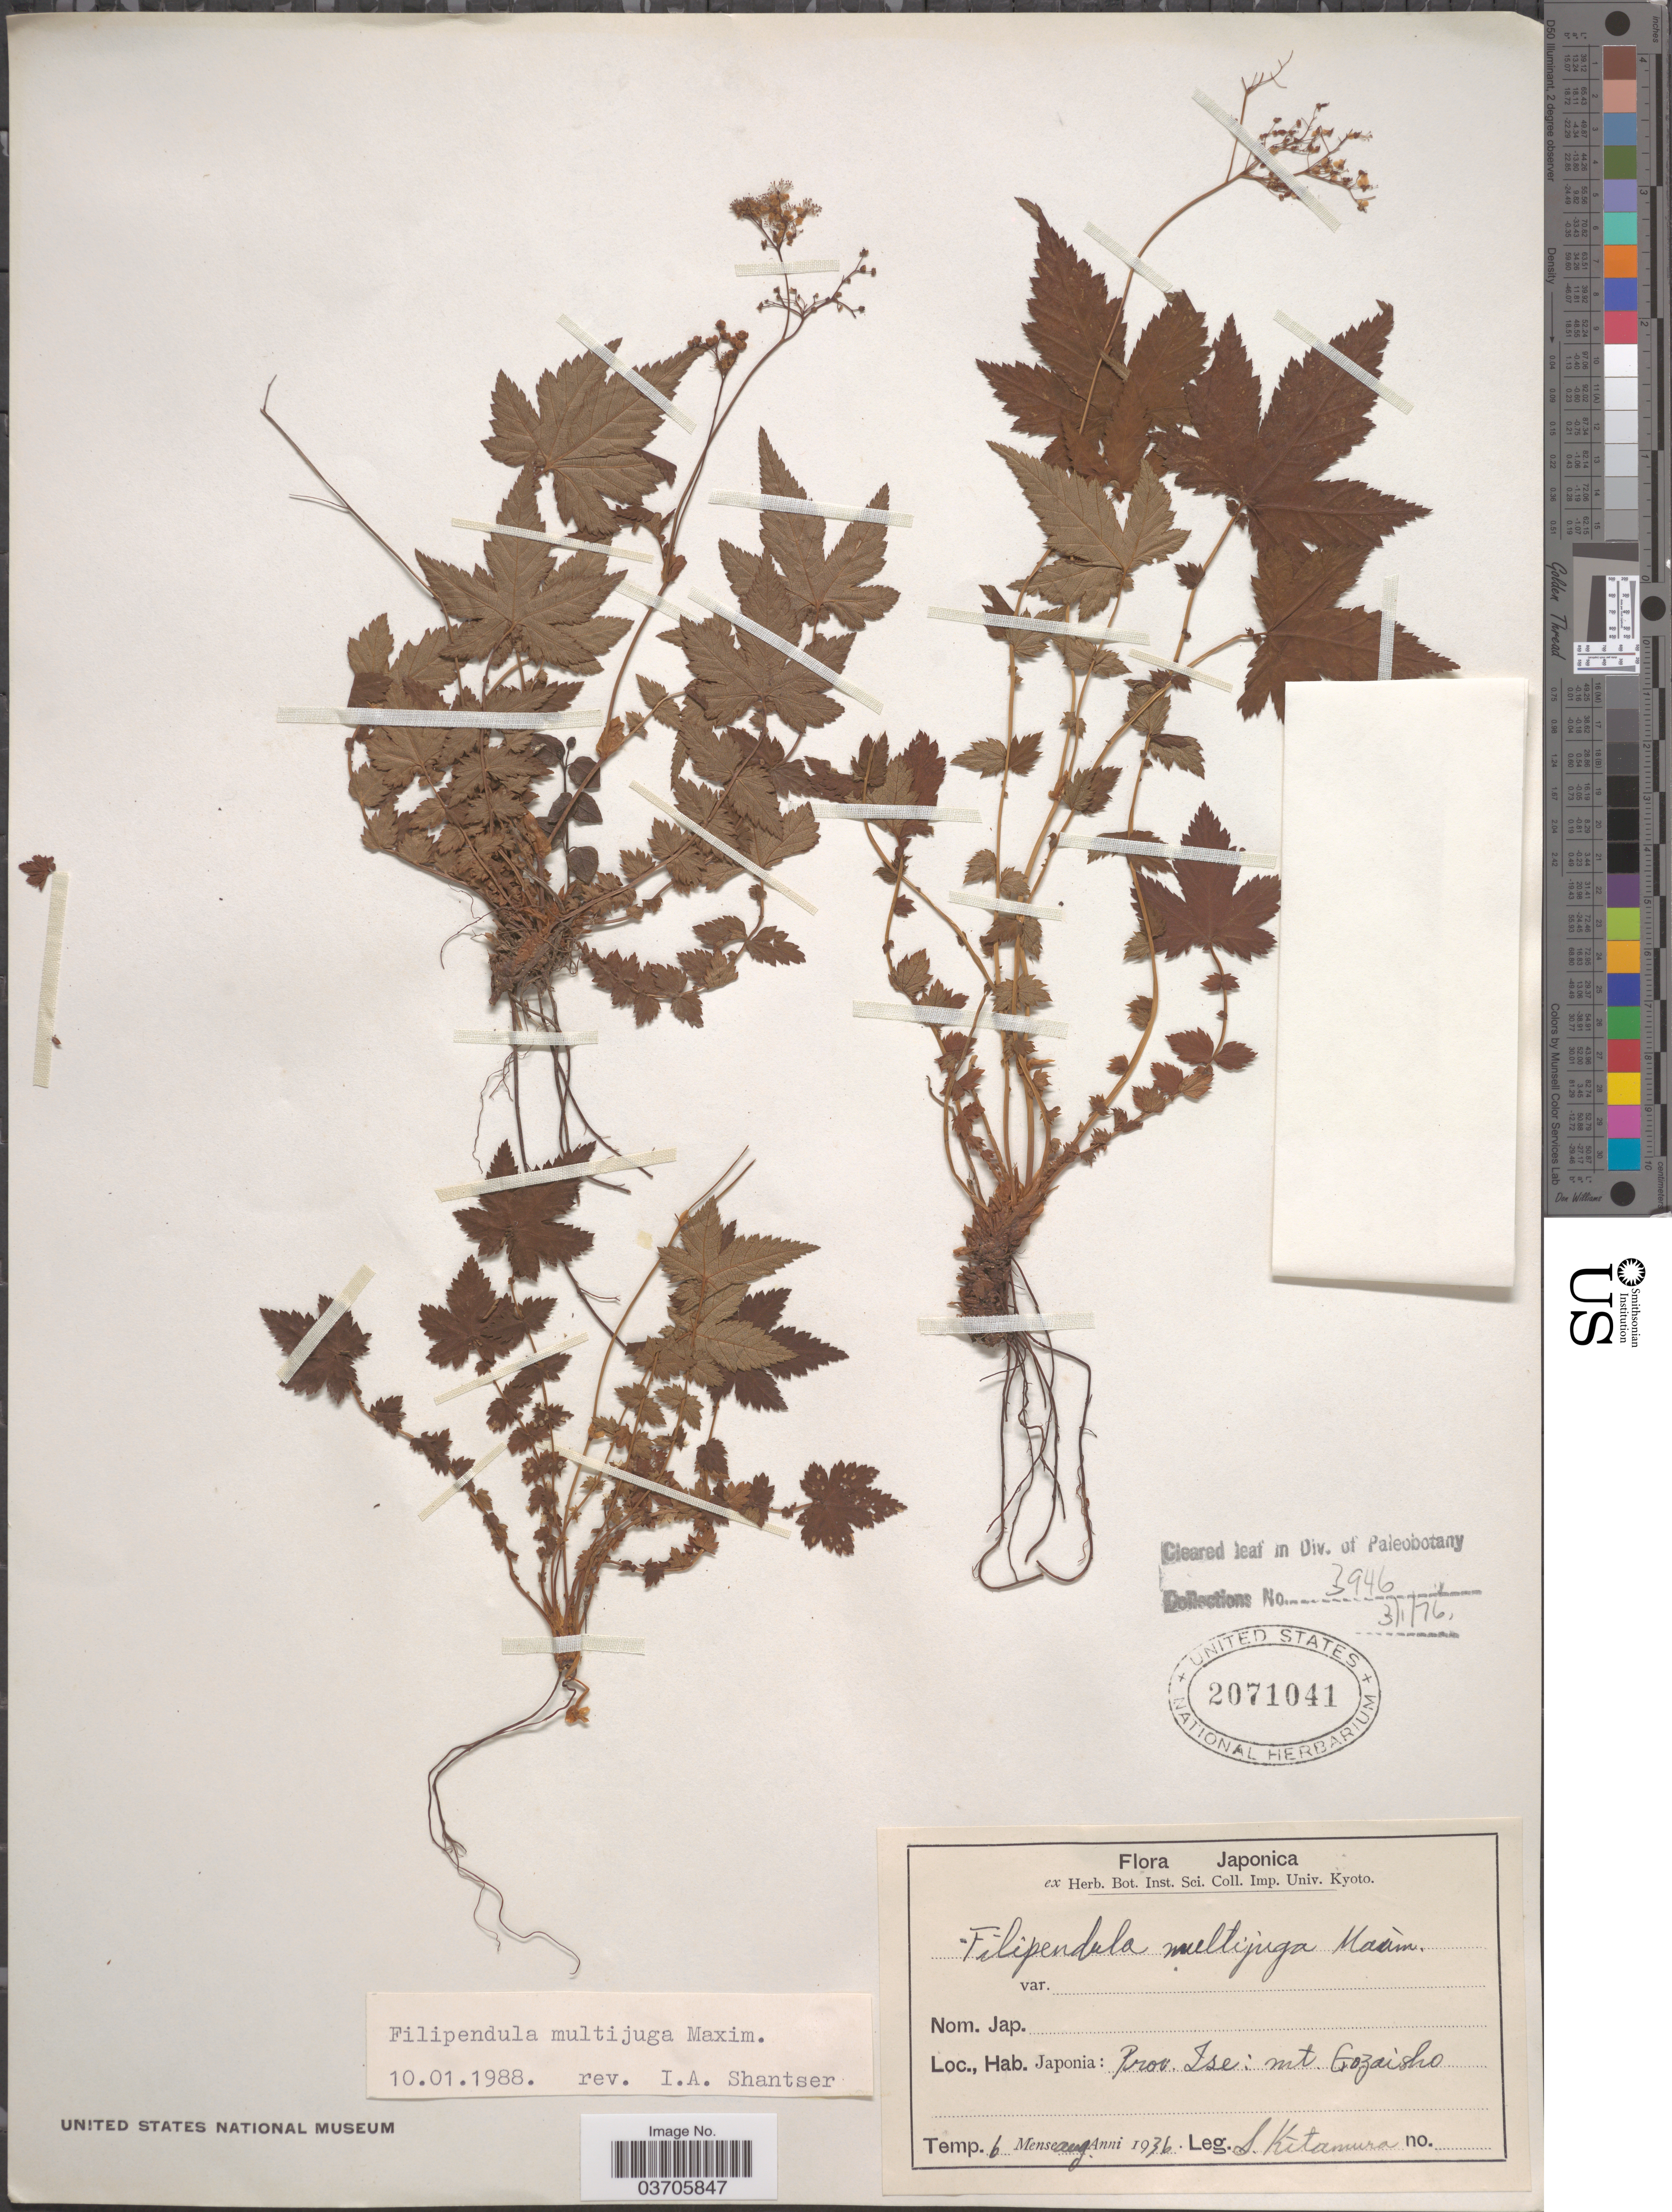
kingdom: Plantae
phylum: Tracheophyta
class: Magnoliopsida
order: Rosales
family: Rosaceae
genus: Filipendula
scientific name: Filipendula multijuga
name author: Maxim.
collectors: S. Kitamura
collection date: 1936-08-06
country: Japan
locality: Prov. Ise: mt. Gozaisho.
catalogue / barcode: US 2071041